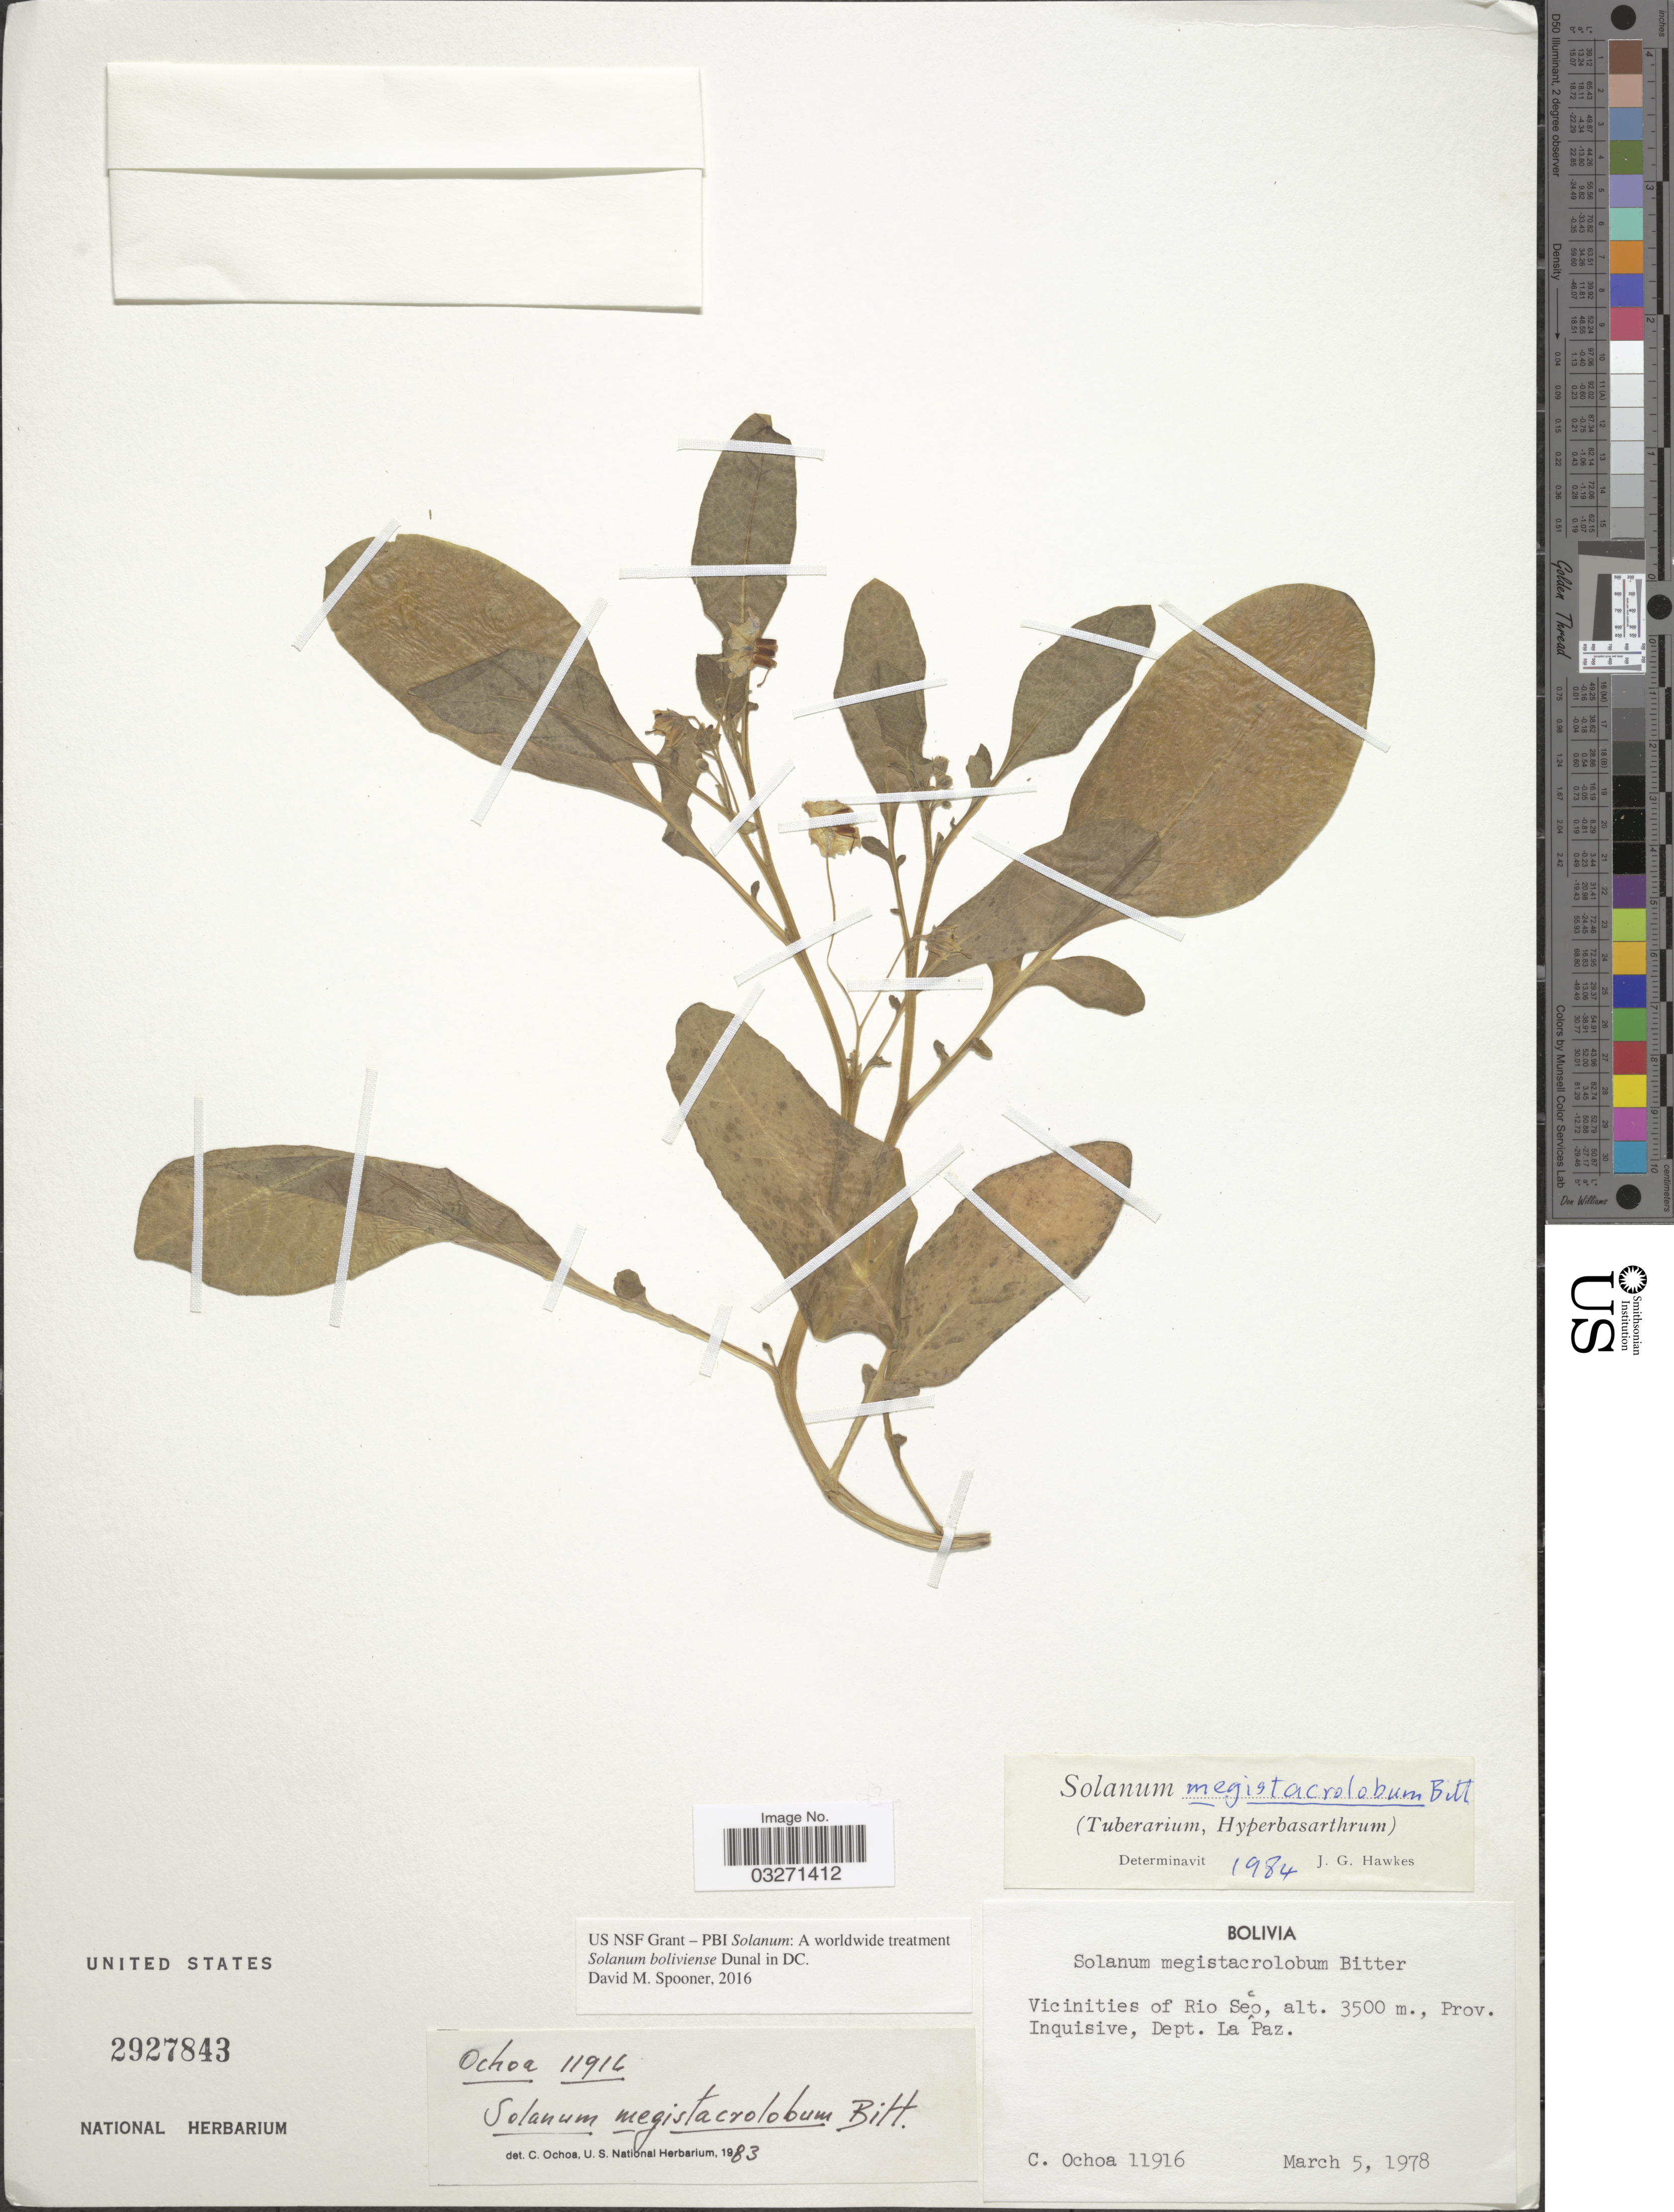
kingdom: Plantae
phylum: Tracheophyta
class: Magnoliopsida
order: Solanales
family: Solanaceae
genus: Solanum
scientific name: Solanum boliviense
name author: Dunal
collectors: C. Ochoa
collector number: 11916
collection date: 1978-03-05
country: Bolivia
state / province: La Paz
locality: Vicinities of Rio Seco, Prov. Inquisive, Dept. La Paz.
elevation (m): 3500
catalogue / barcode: US 2927843